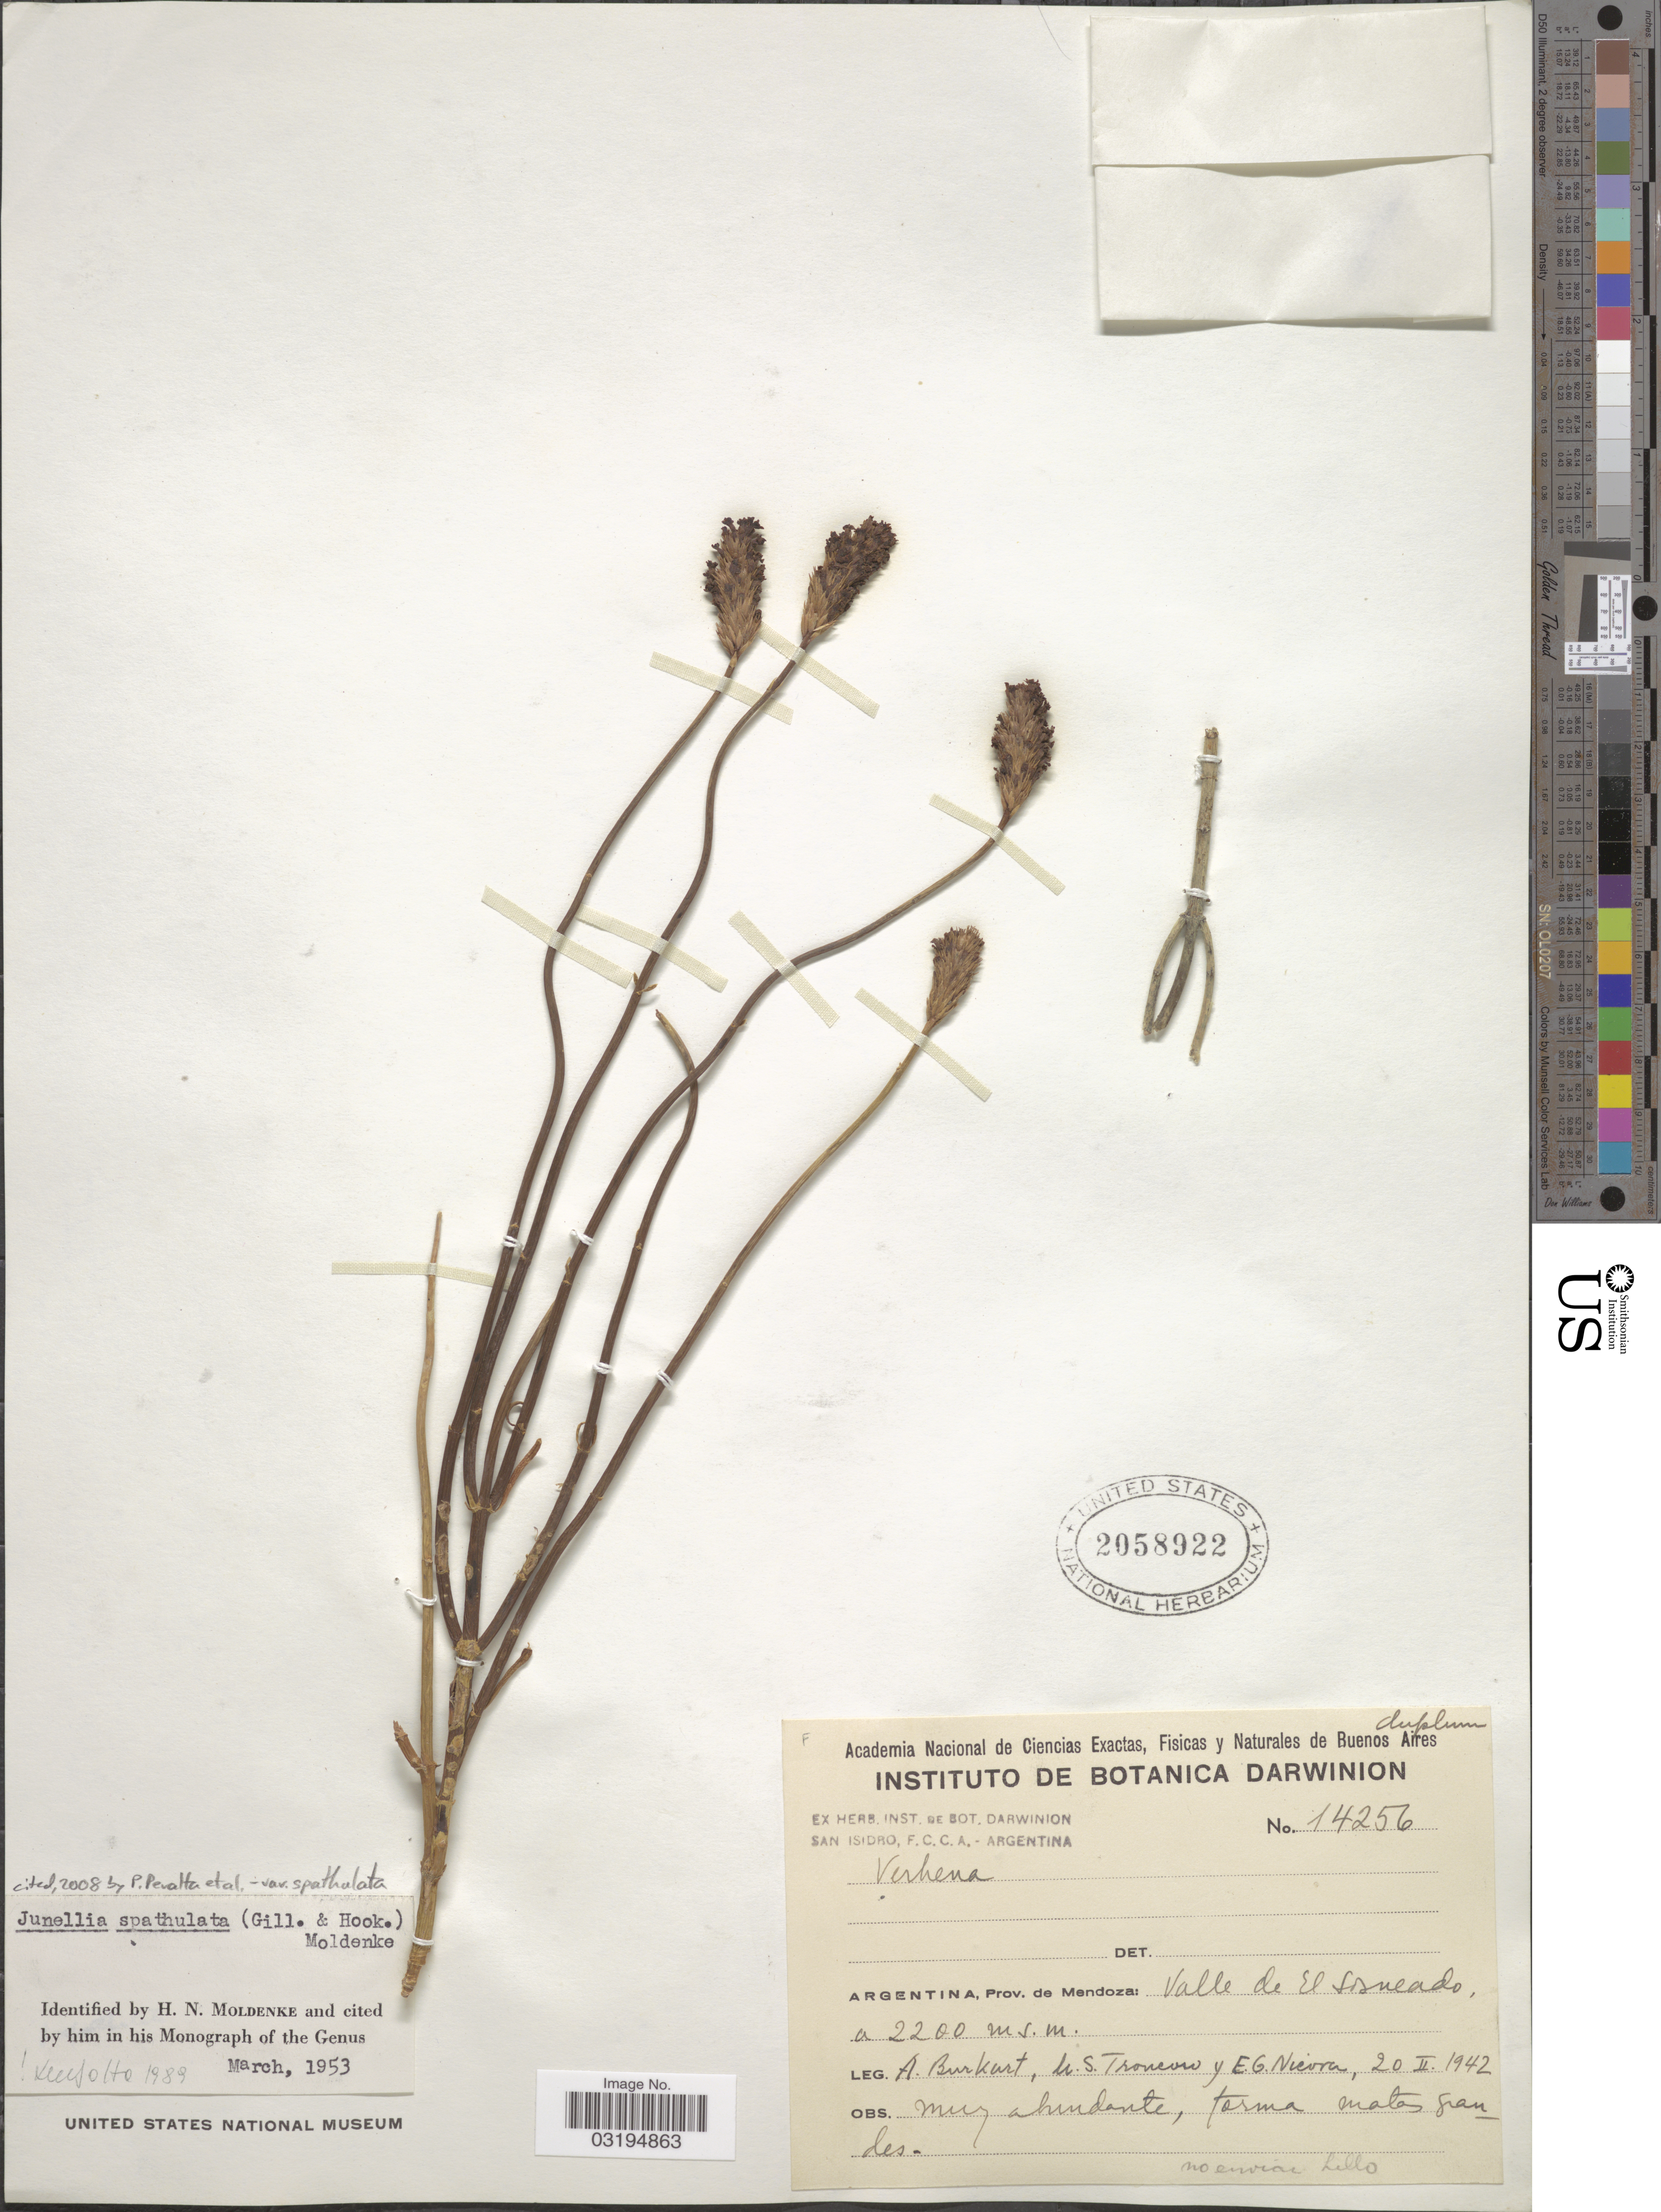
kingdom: Plantae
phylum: Tracheophyta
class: Magnoliopsida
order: Lamiales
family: Verbenaceae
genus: Junellia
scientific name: Junellia spathulata var. spathulata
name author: (Gillies & Hook.) Moldenke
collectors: A. E. Burkart, N. Troncoso & E. G. Nicora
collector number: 14256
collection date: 1942-02-20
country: Argentina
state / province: Mendoza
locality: Valle de El Sosneado.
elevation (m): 2200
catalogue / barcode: US 2058922